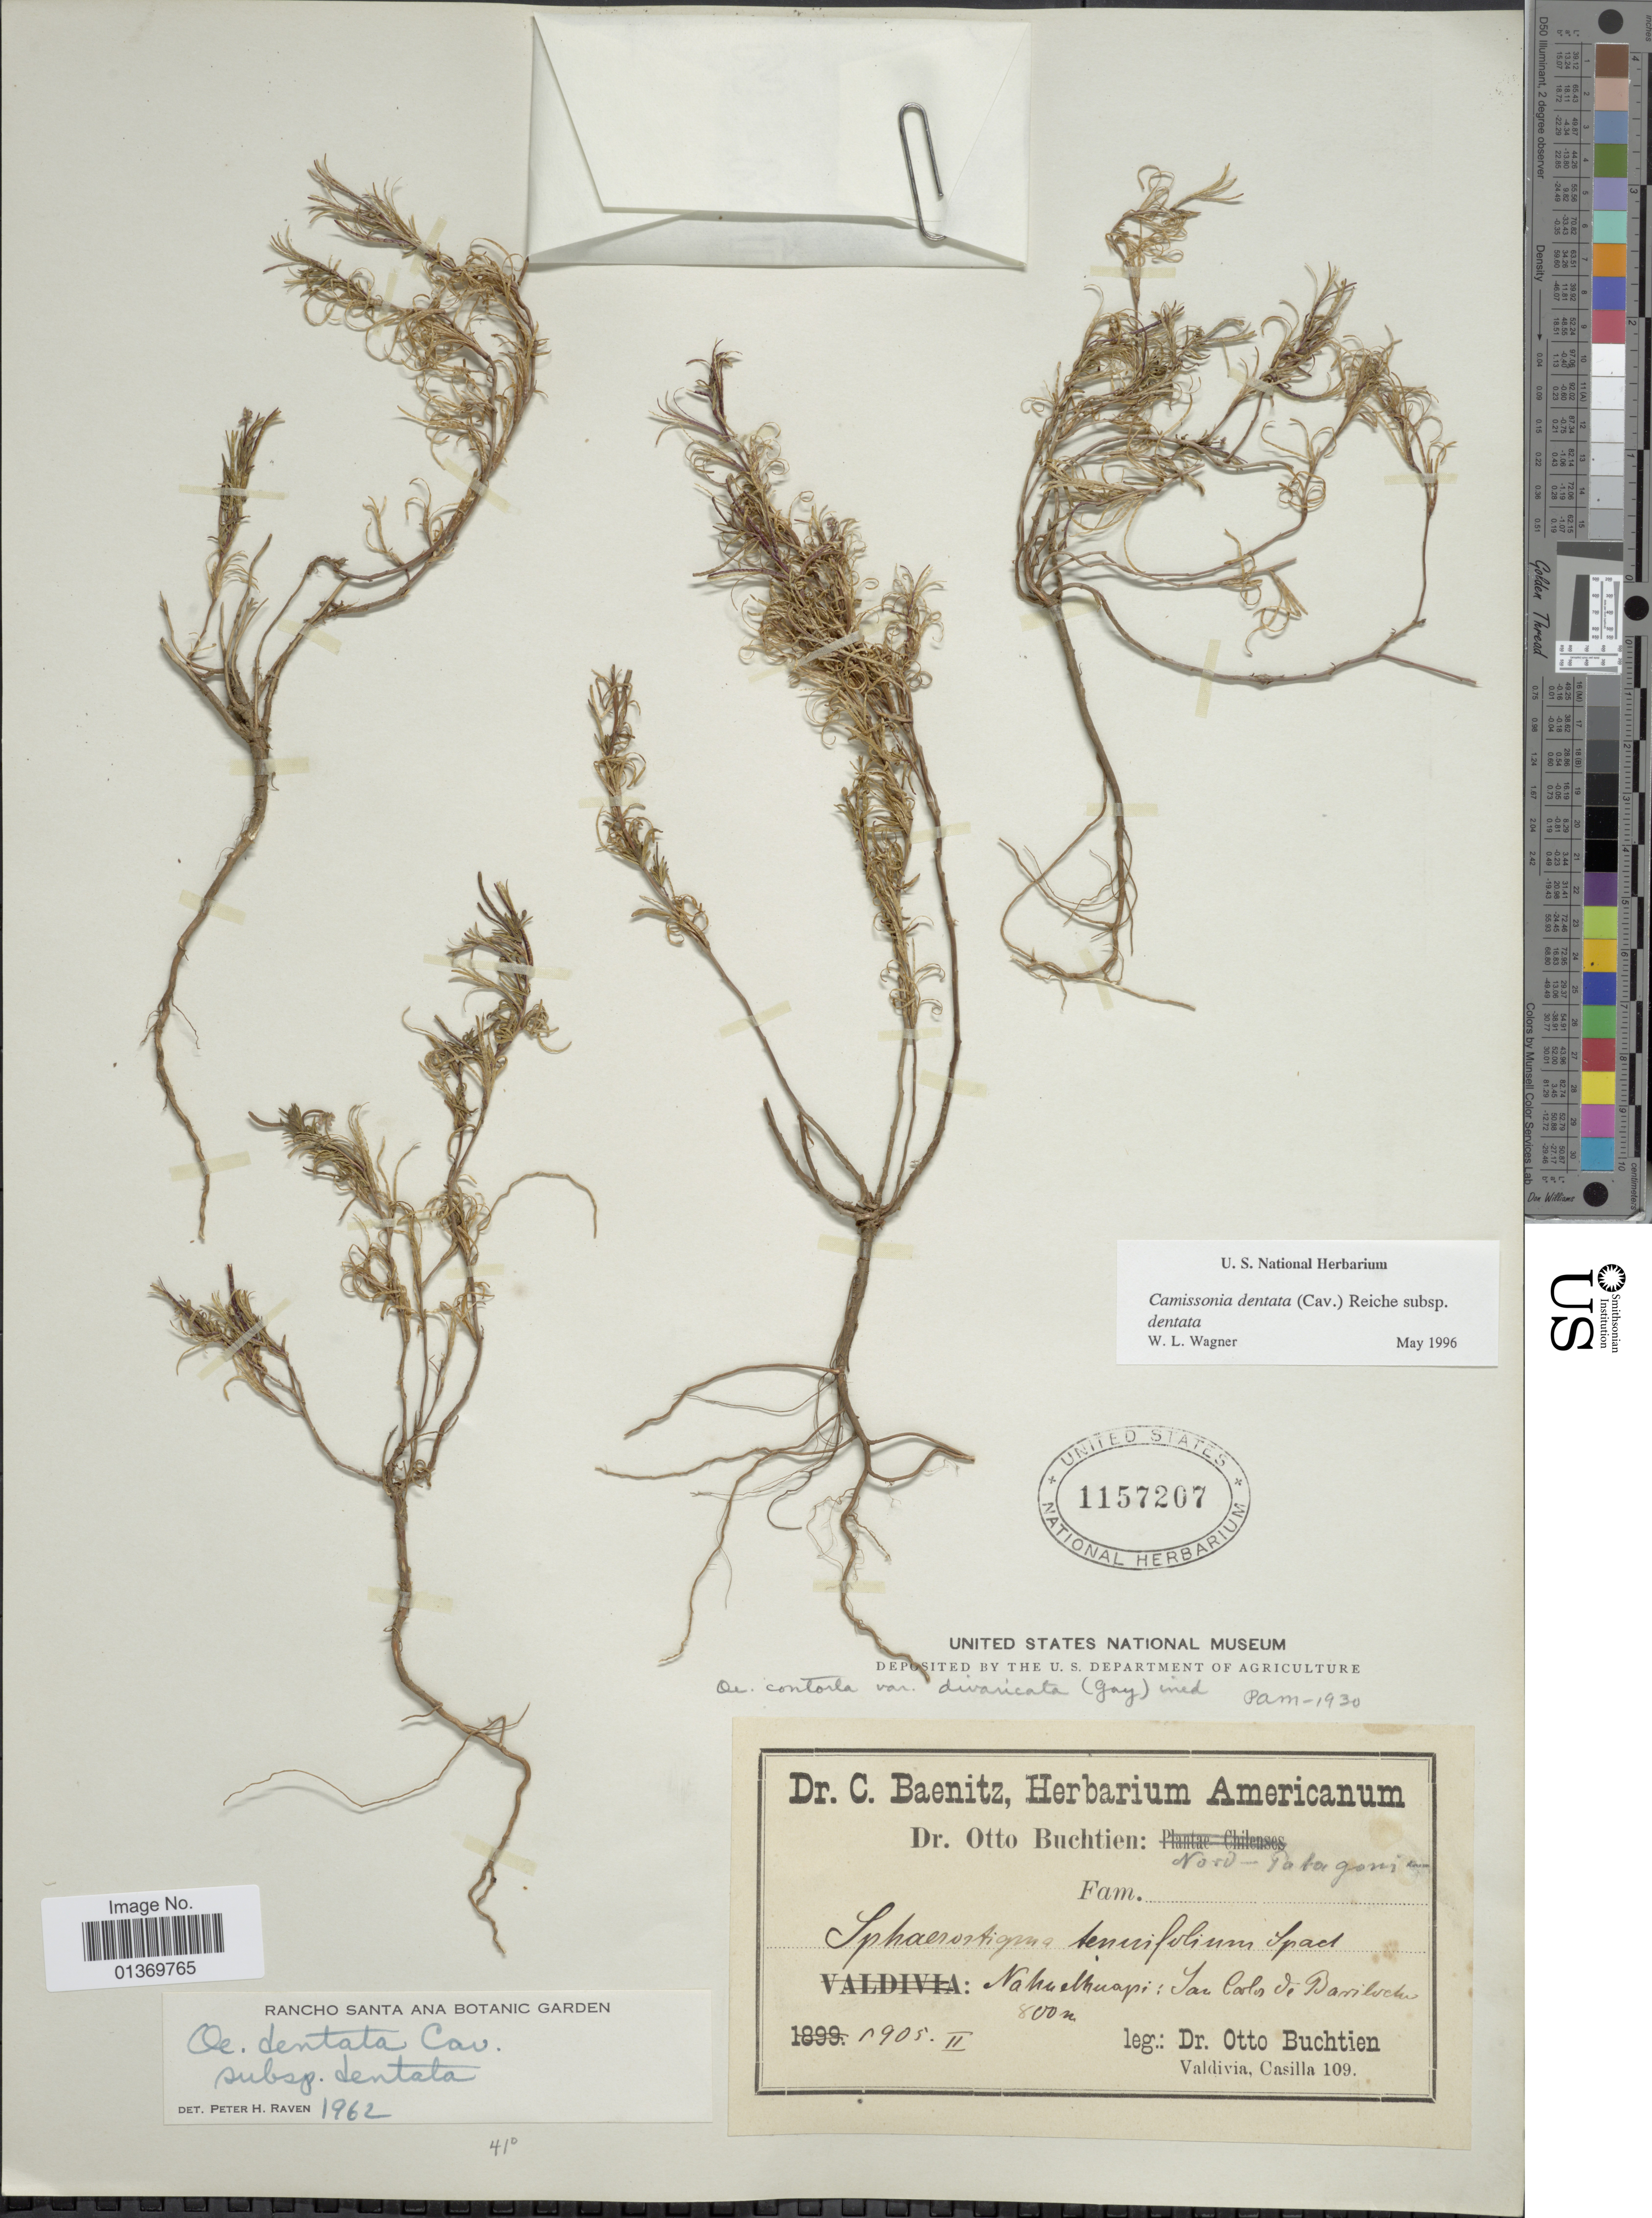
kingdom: Plantae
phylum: Tracheophyta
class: Magnoliopsida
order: Myrtales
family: Onagraceae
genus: Camissonia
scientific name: Camissonia dentata subsp. dentata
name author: (Cav.) Reiche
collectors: O. Buchtien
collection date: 1905-02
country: Argentina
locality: Nahuelhuapi: San Carlos di Bariloche.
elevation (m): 800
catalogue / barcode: US 1157207